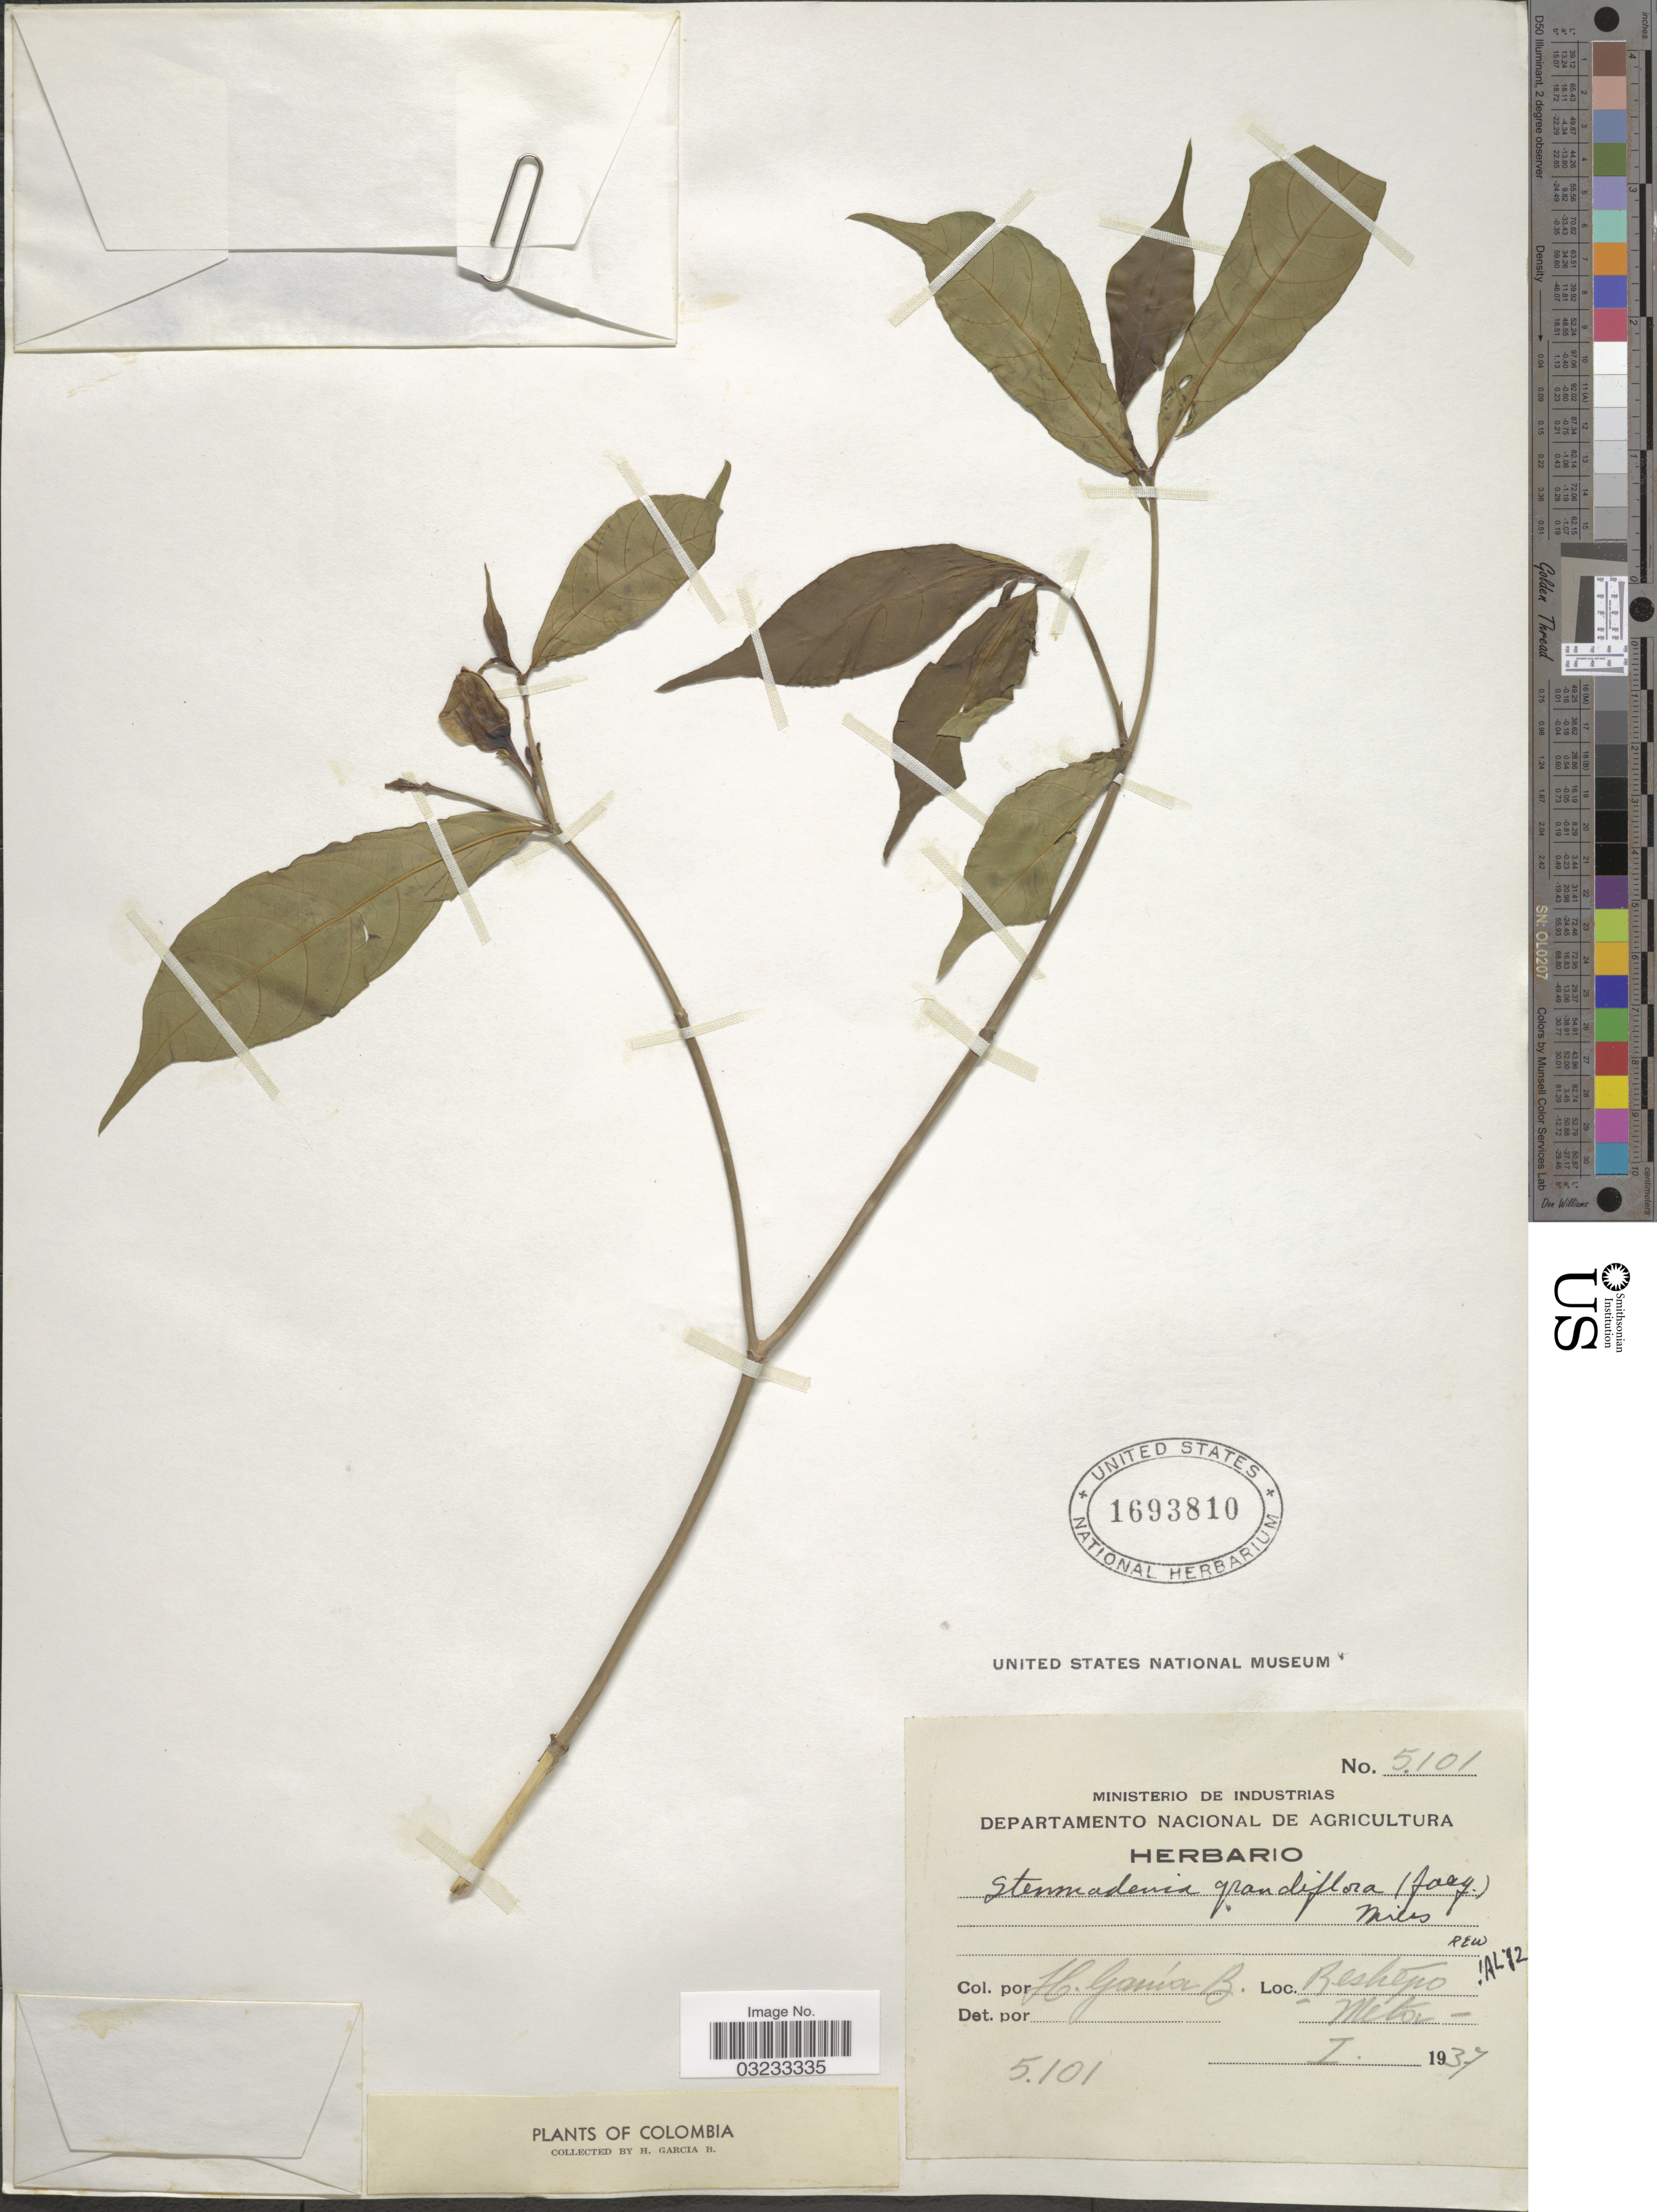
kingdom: Plantae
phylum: Tracheophyta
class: Magnoliopsida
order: Gentianales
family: Apocynaceae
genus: Stemmadenia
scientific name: Stemmadenia grandiflora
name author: (Jacq.) Miers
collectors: H. García B.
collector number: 5101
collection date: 1937-01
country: Colombia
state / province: Meta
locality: Restrépo.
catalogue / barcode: US 1693810